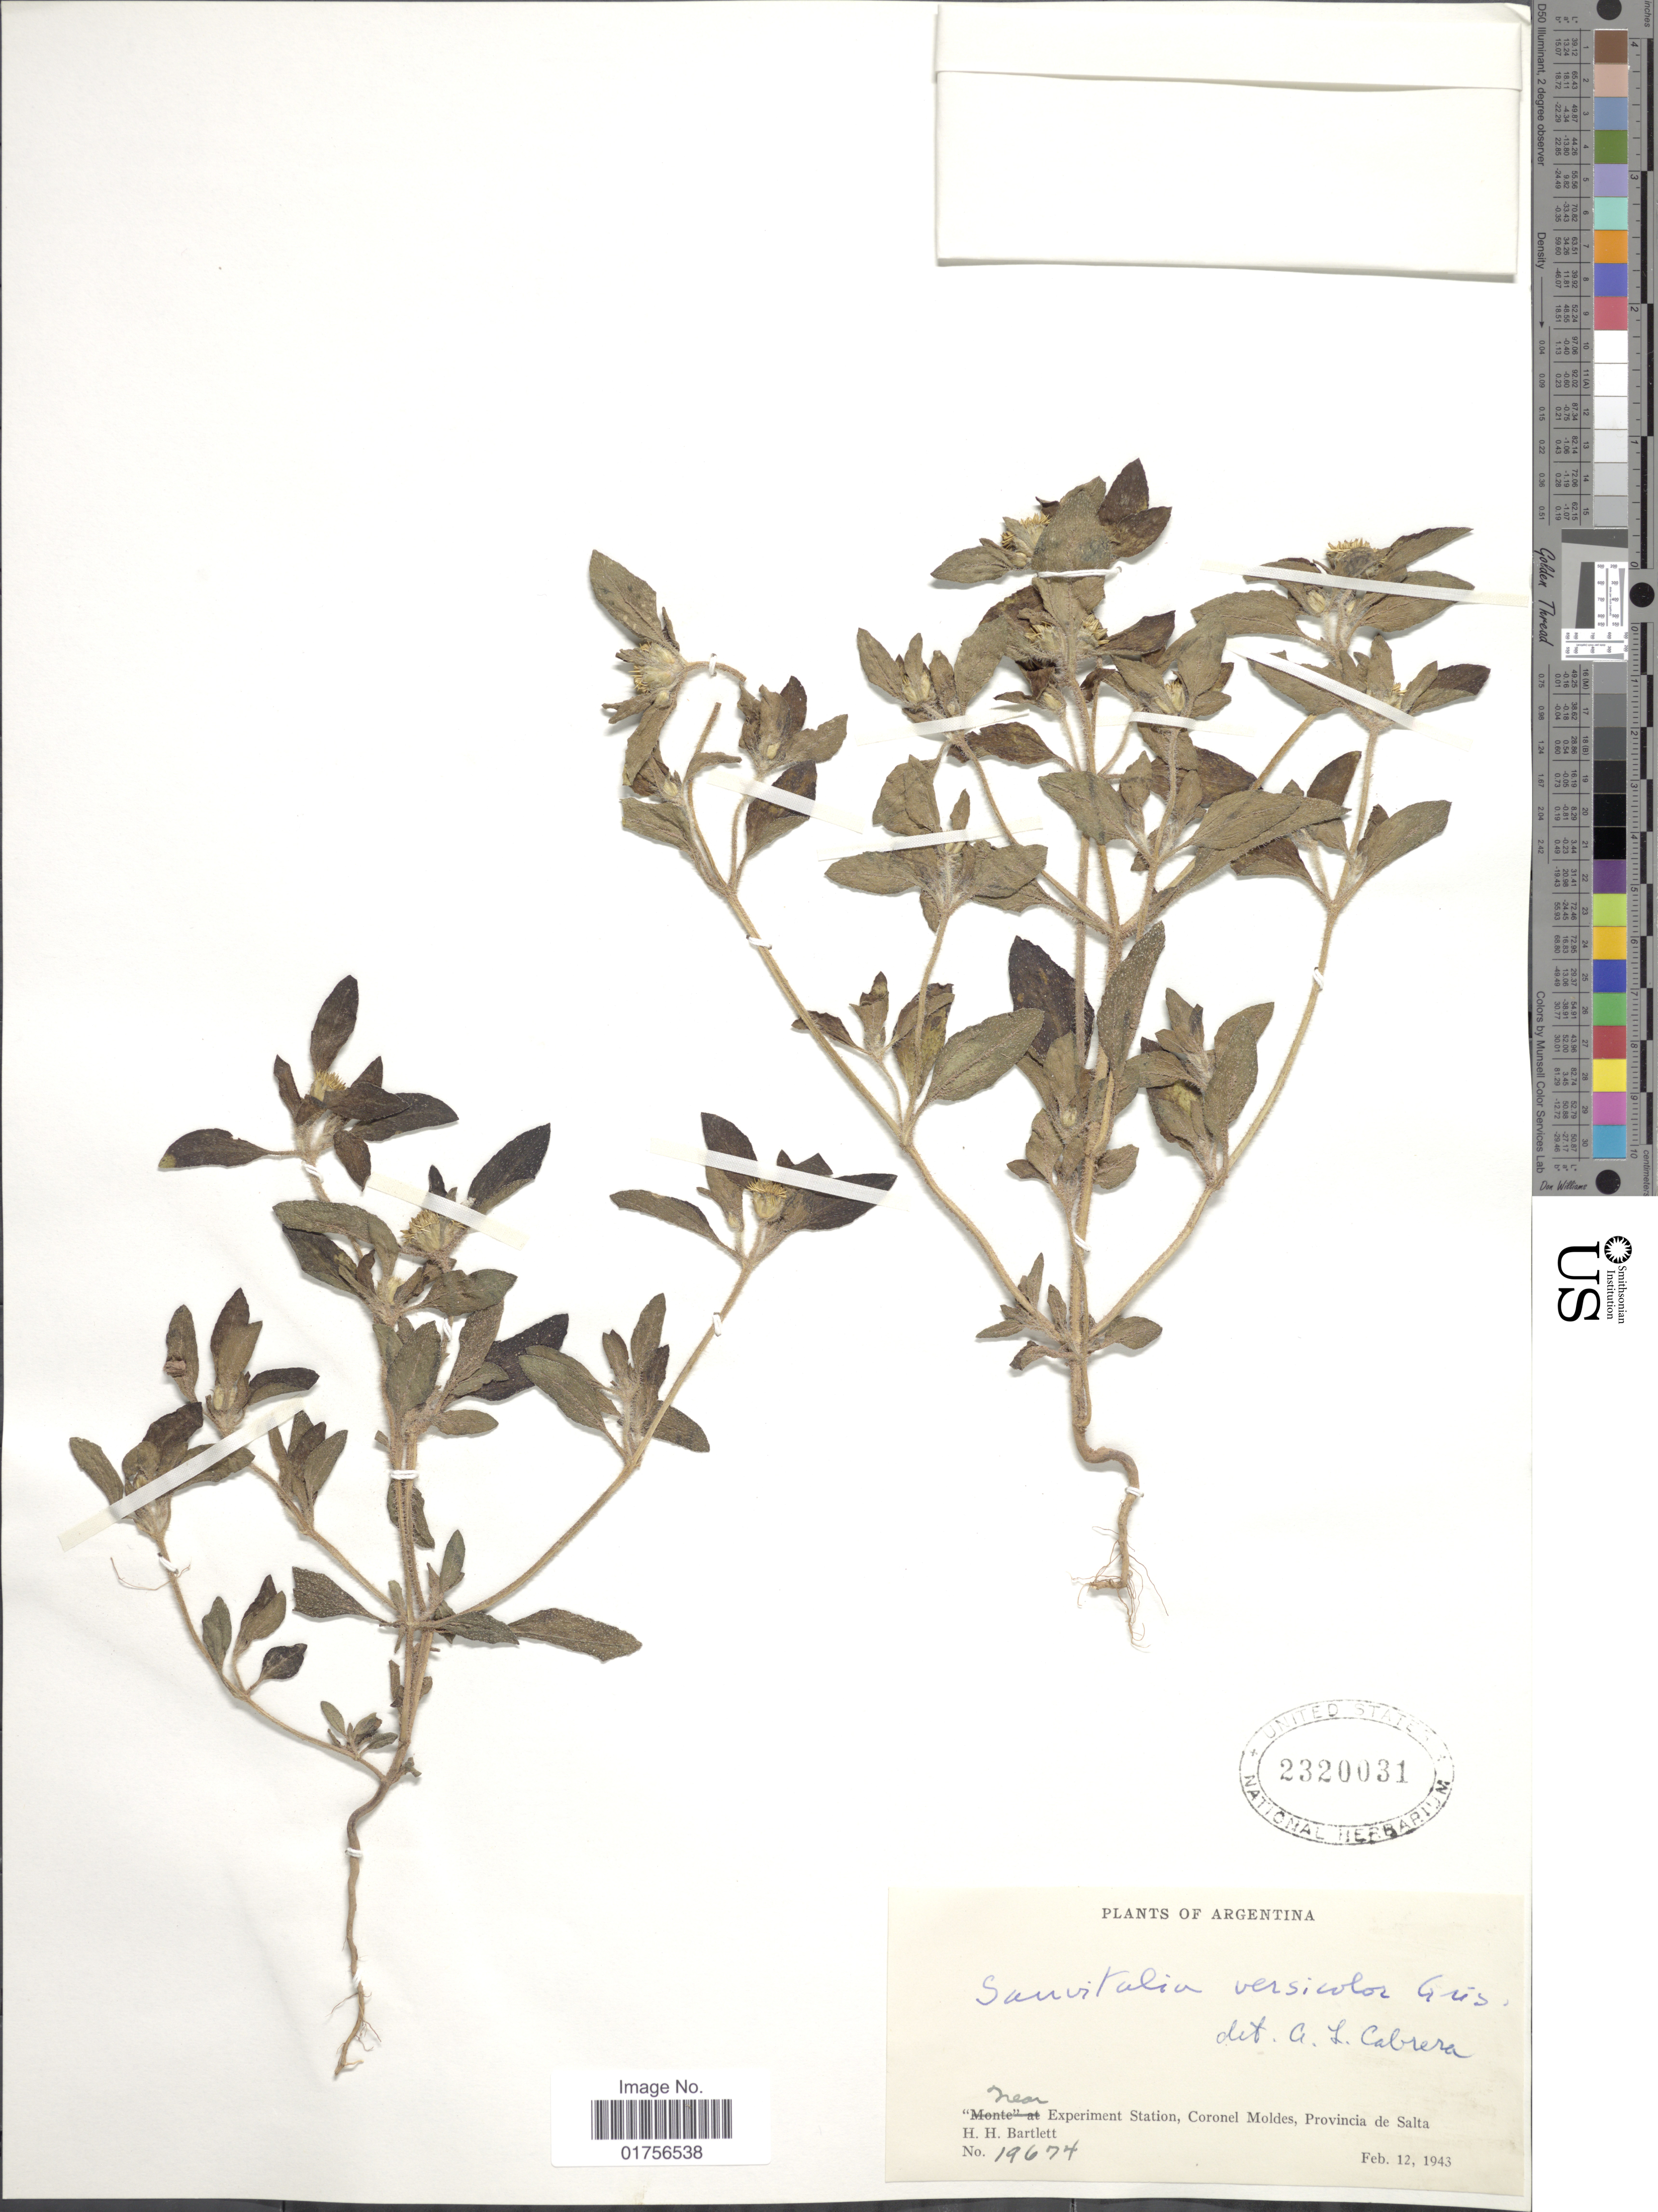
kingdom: Plantae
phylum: Tracheophyta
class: Magnoliopsida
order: Asterales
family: Asteraceae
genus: Sanvitalia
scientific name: Sanvitalia versicolor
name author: Griseb.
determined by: Skibicki, Samuel V.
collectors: H. H. Bartlett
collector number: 19674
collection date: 1943-02-12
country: Argentina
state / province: Salta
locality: Near Experiment Station, Coronel Moldes, Provincia de Salta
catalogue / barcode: US 2320031